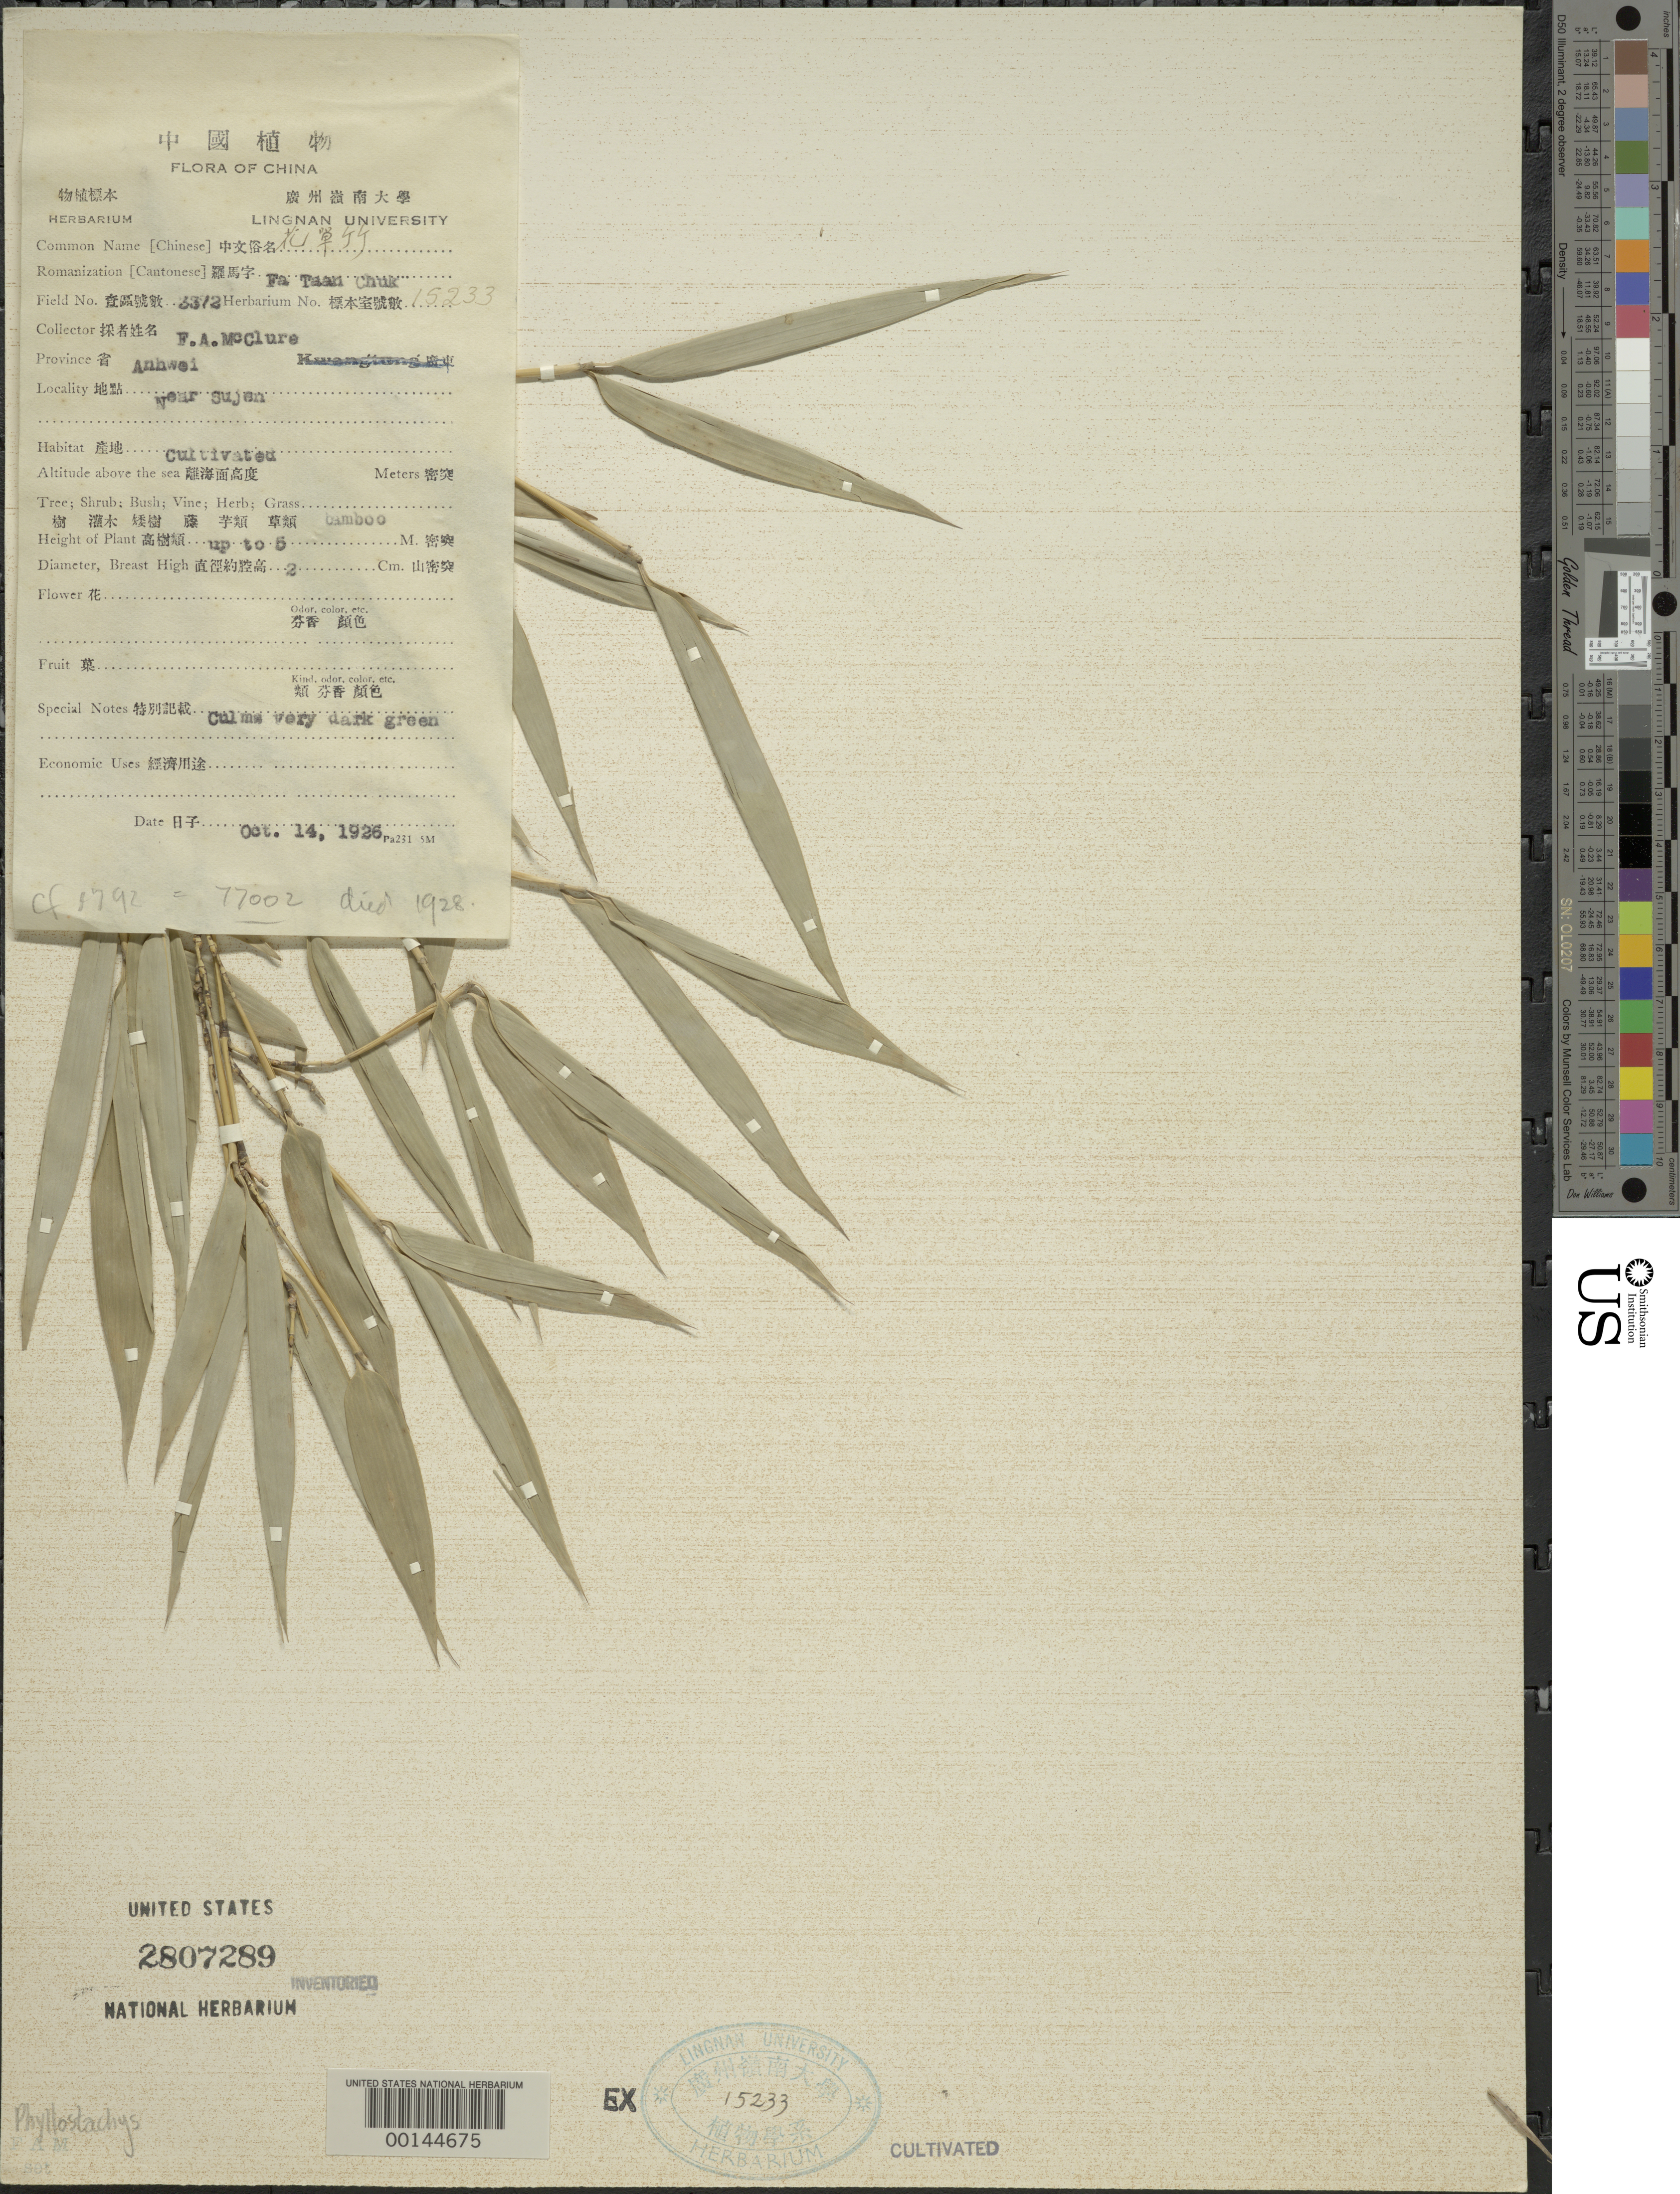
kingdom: Plantae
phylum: Tracheophyta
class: Liliopsida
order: Poales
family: Poaceae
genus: Phyllostachys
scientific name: Phyllostachys sp.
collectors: F. A. McClure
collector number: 3312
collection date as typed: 14 Oct 1926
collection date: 1926-10-14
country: China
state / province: Anhui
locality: Sujan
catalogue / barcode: US 2807289